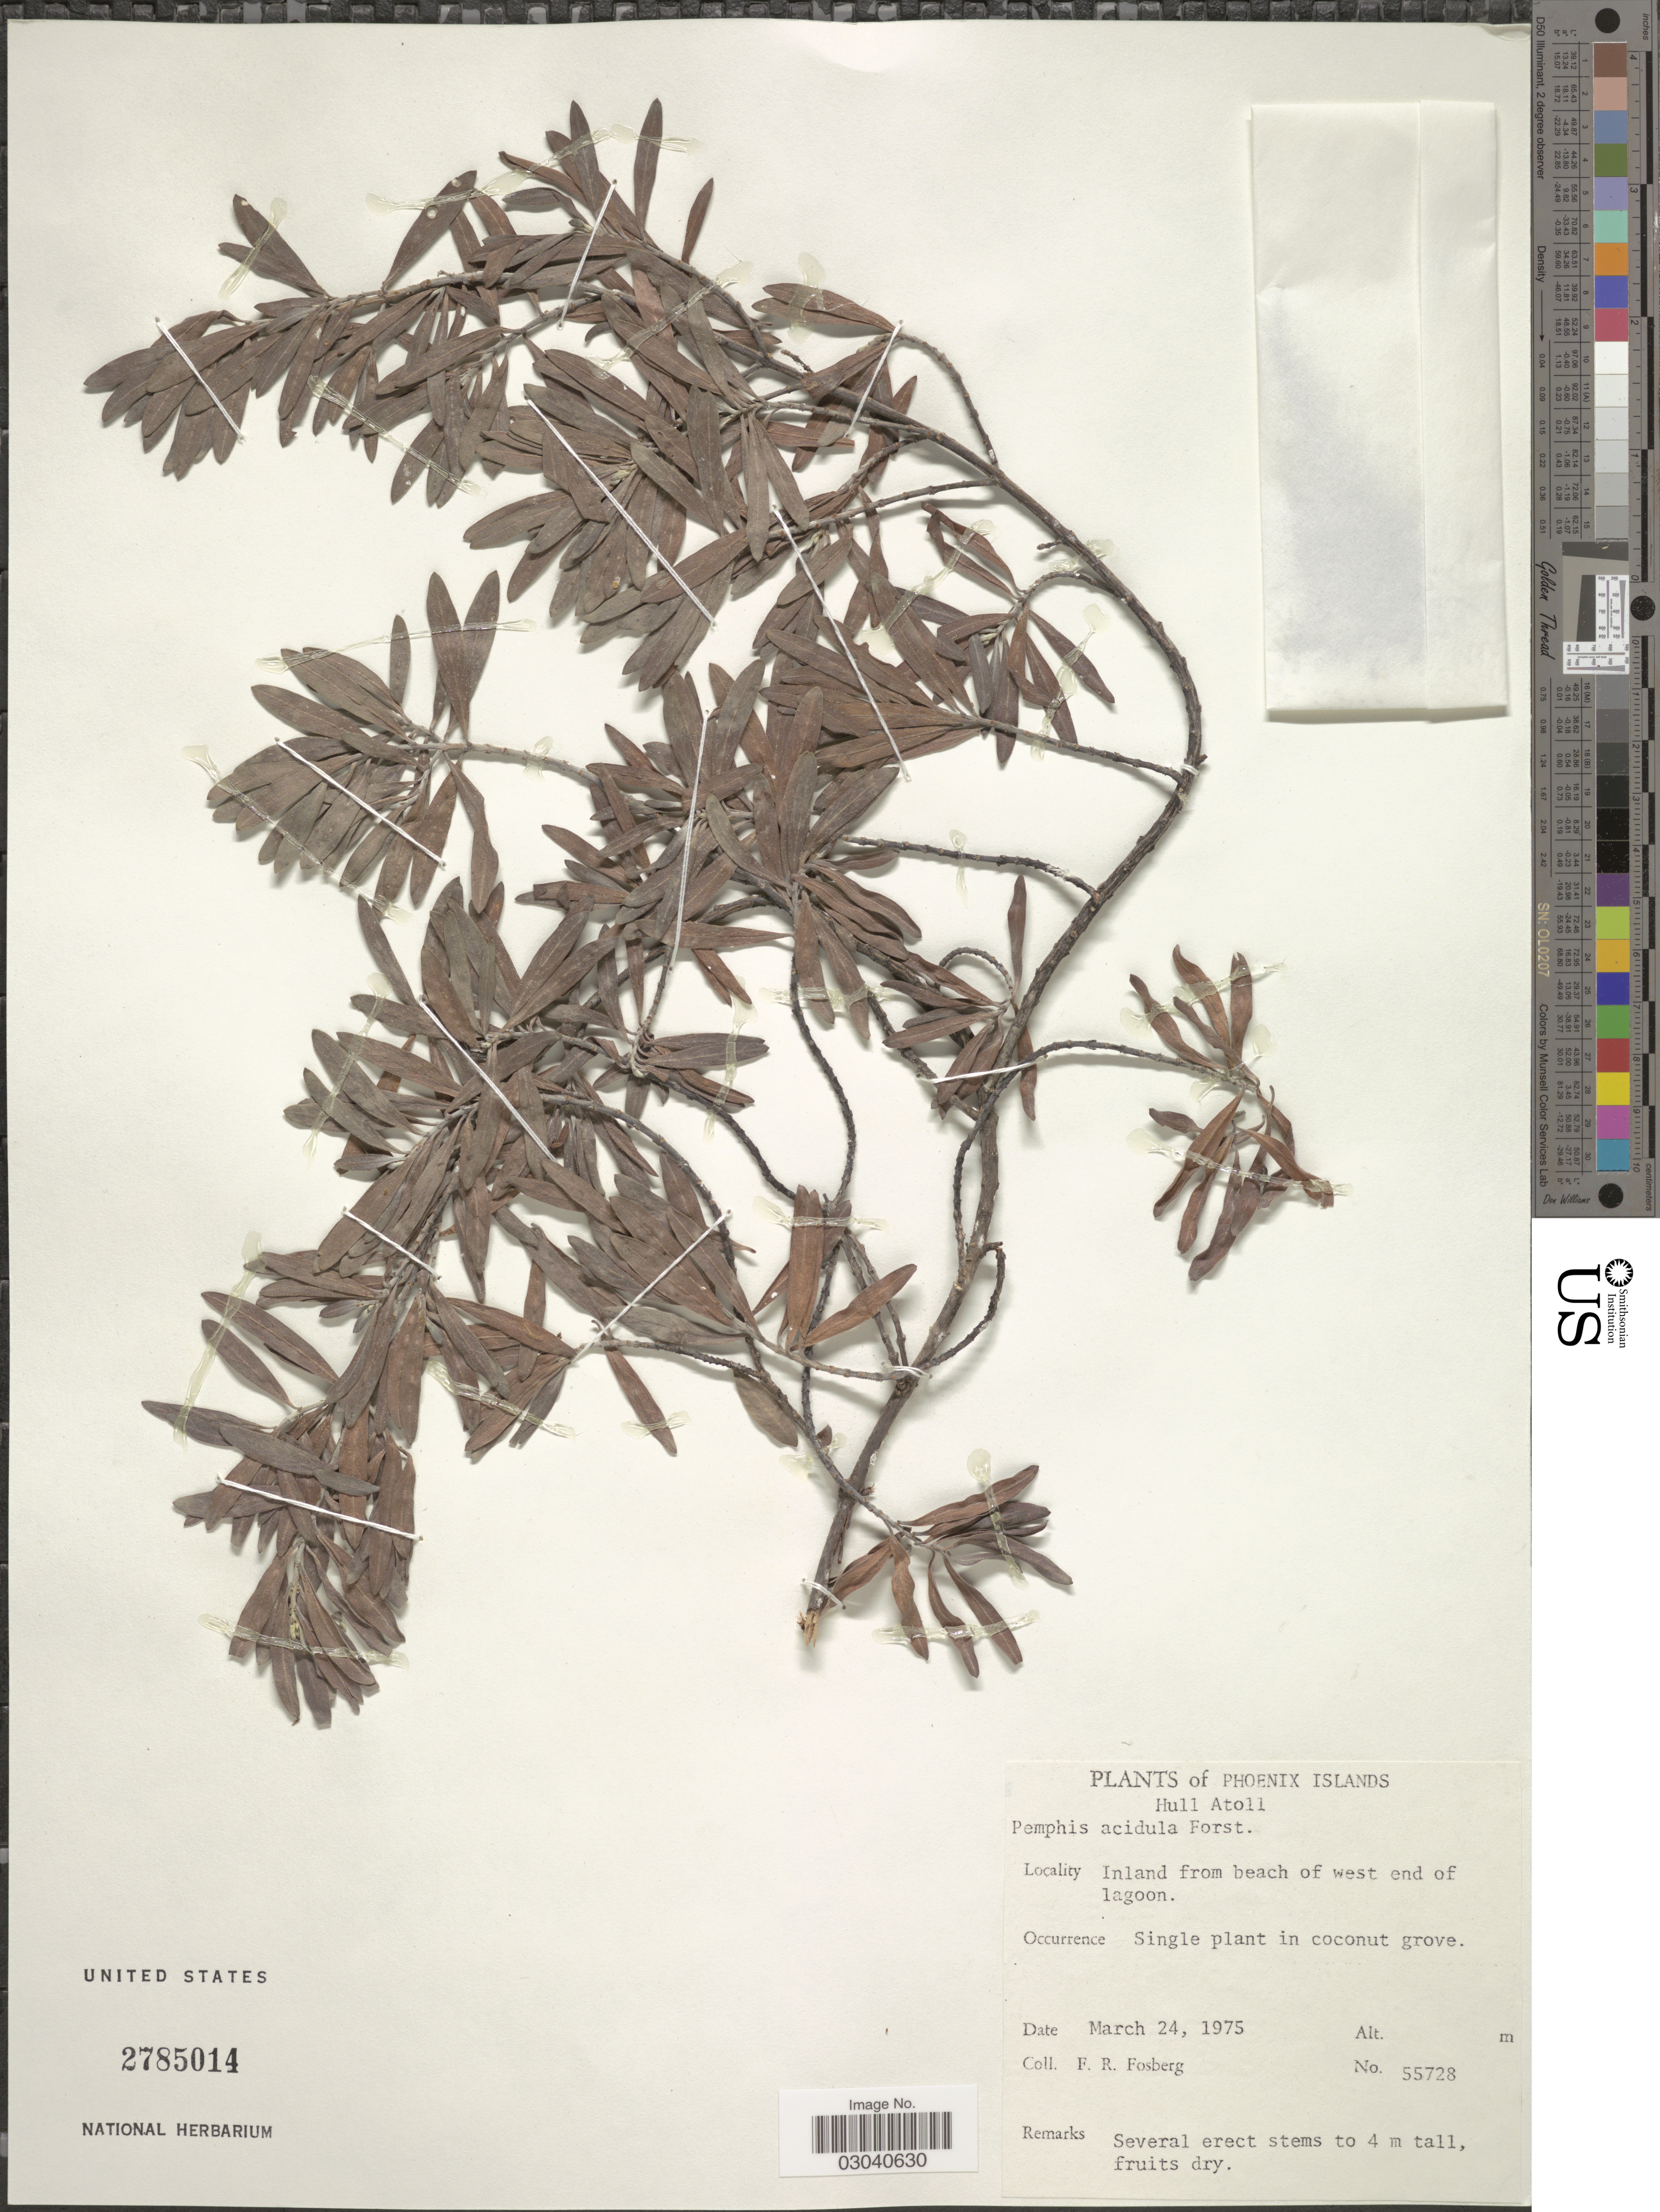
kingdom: Plantae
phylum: Tracheophyta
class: Magnoliopsida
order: Myrtales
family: Lythraceae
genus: Pemphis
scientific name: Pemphis acidula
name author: J.R. Forst. & G. Forst.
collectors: F. R. Fosberg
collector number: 55728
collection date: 1975-03-24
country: Kiribati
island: Orona [Hull] Atoll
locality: Phoenix Islands. Hull Atoll. Inland from beach of west end of lagoon.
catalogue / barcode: US 2785014